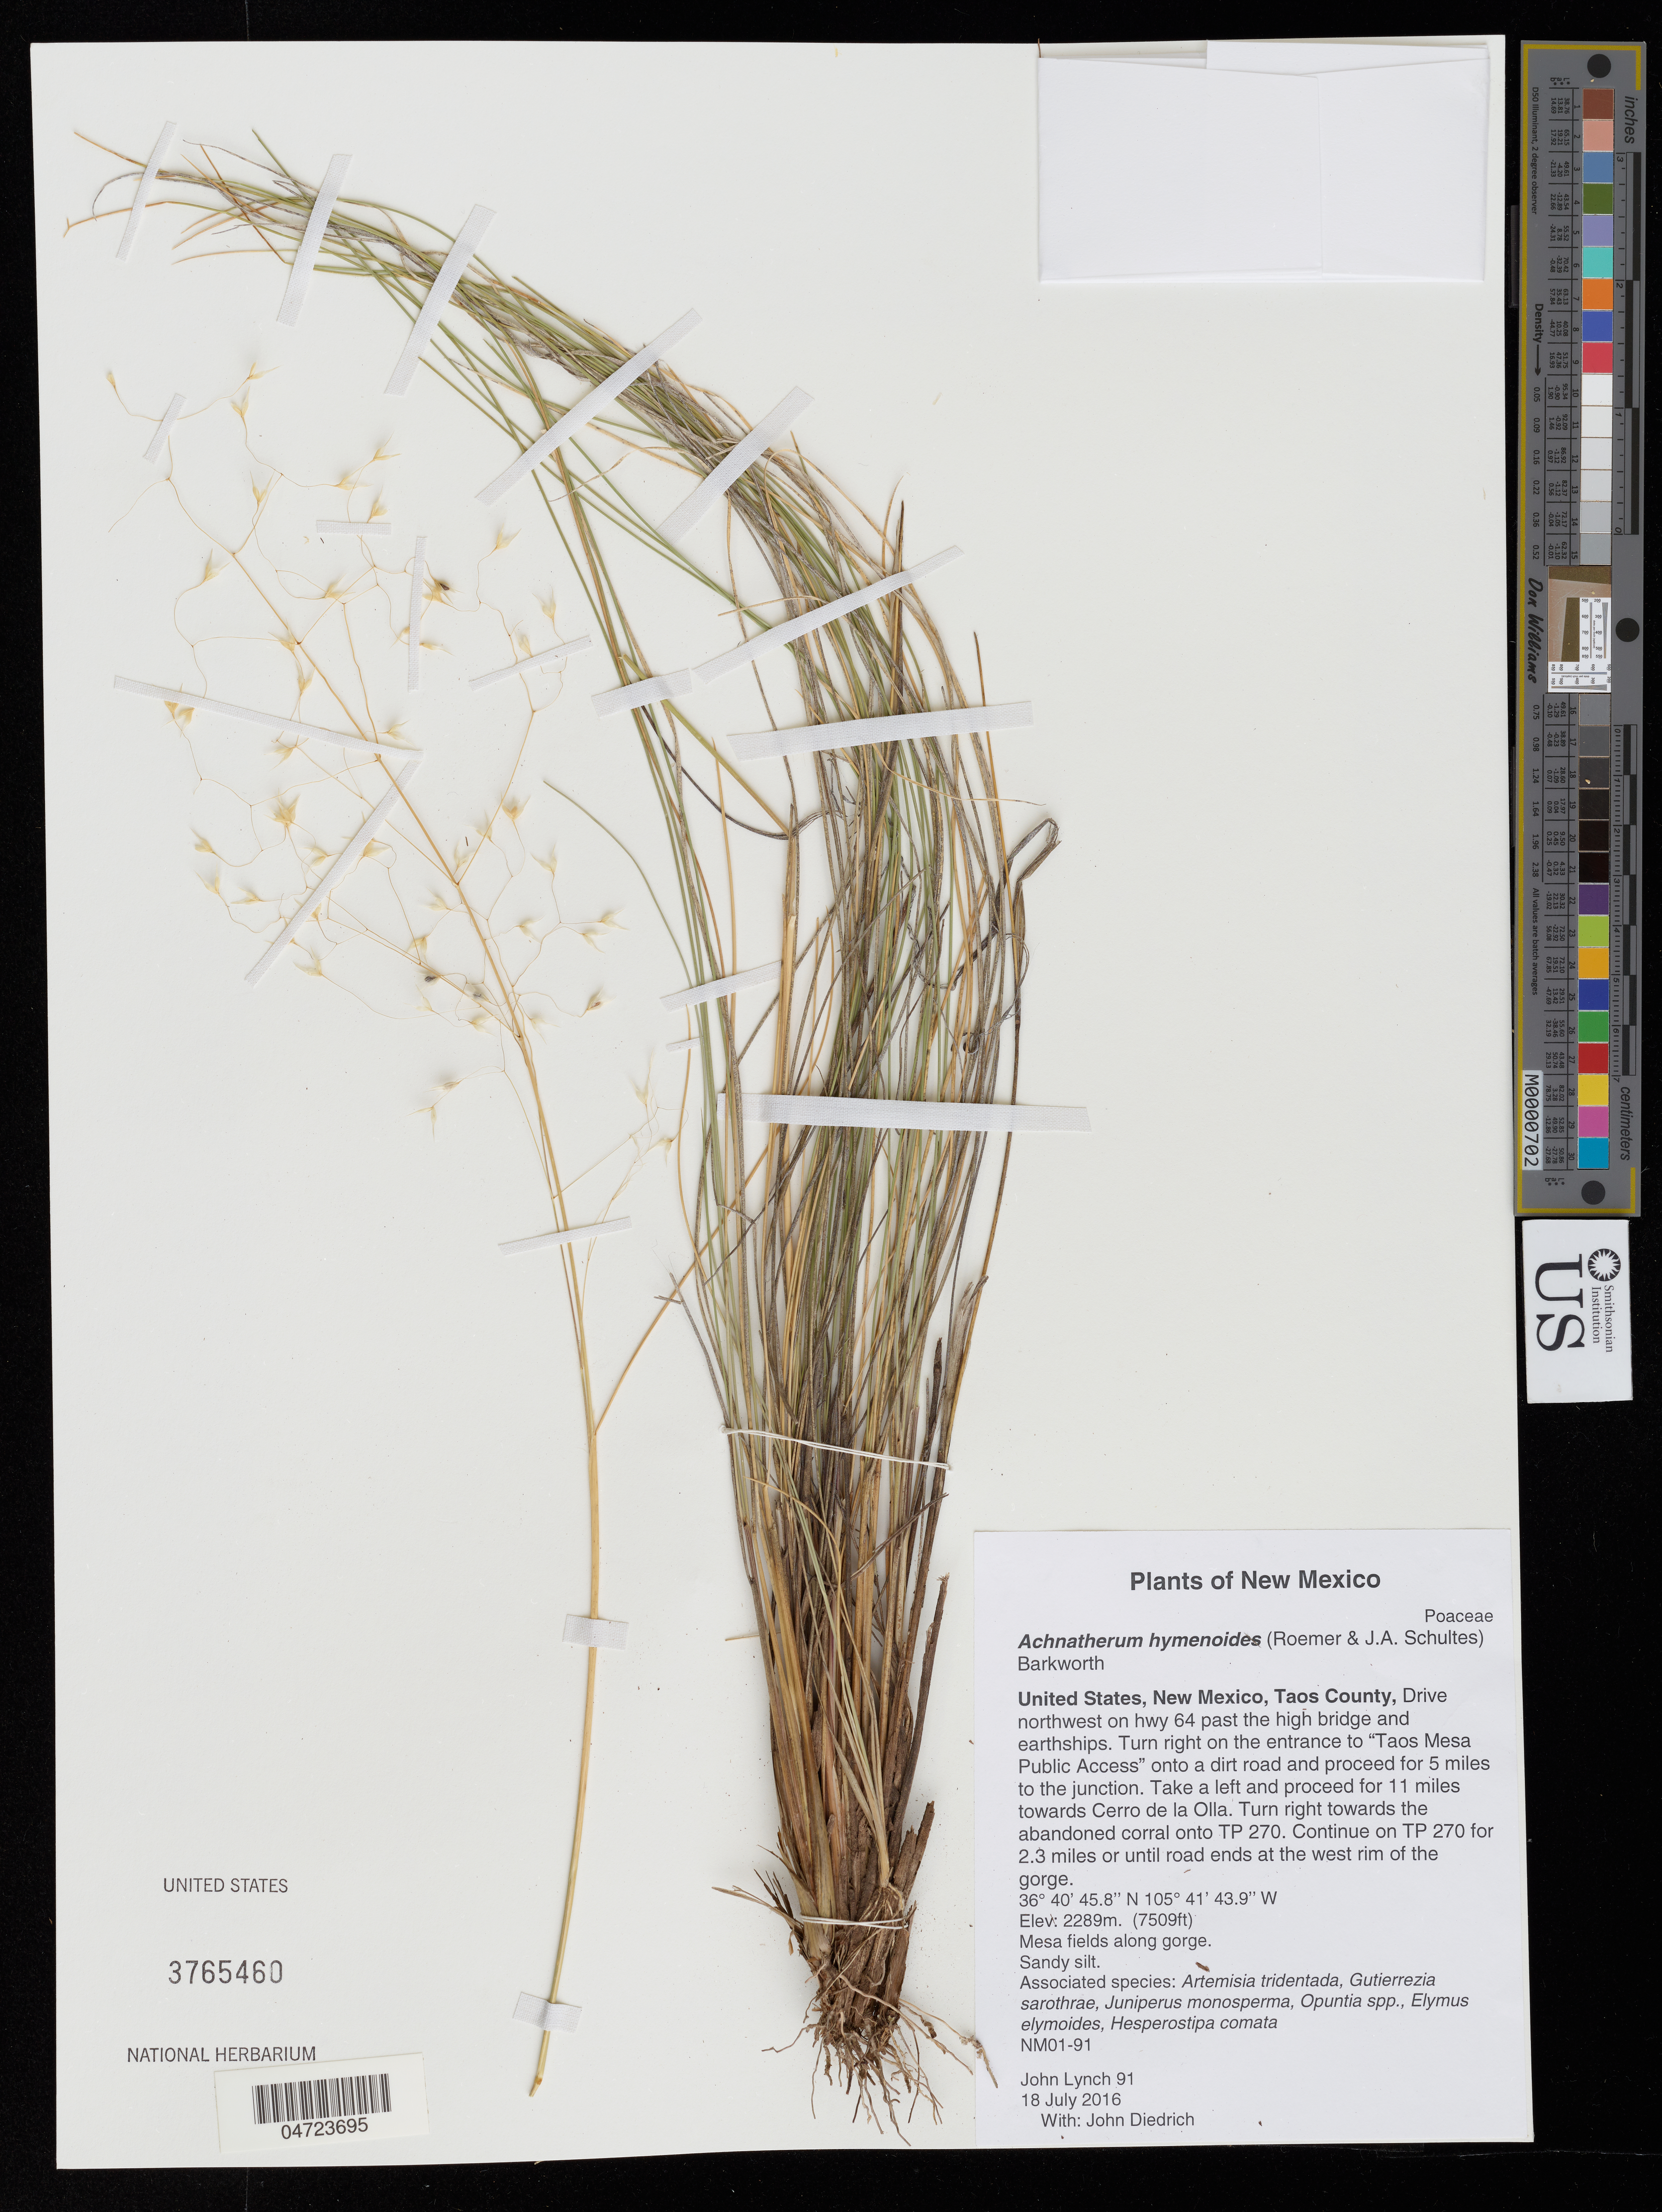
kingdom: Plantae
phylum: Tracheophyta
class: Liliopsida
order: Poales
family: Poaceae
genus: Achnatherum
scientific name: Achnatherum hymenoides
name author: (Roem. & Schult.) Barkworth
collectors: J. Lynch & J. Diedrich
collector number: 91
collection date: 2016-07-18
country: United States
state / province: New Mexico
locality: Taos County, Drive northwest on hwy 46 past the high bridge and earthships.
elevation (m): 2289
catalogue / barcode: US 3765460